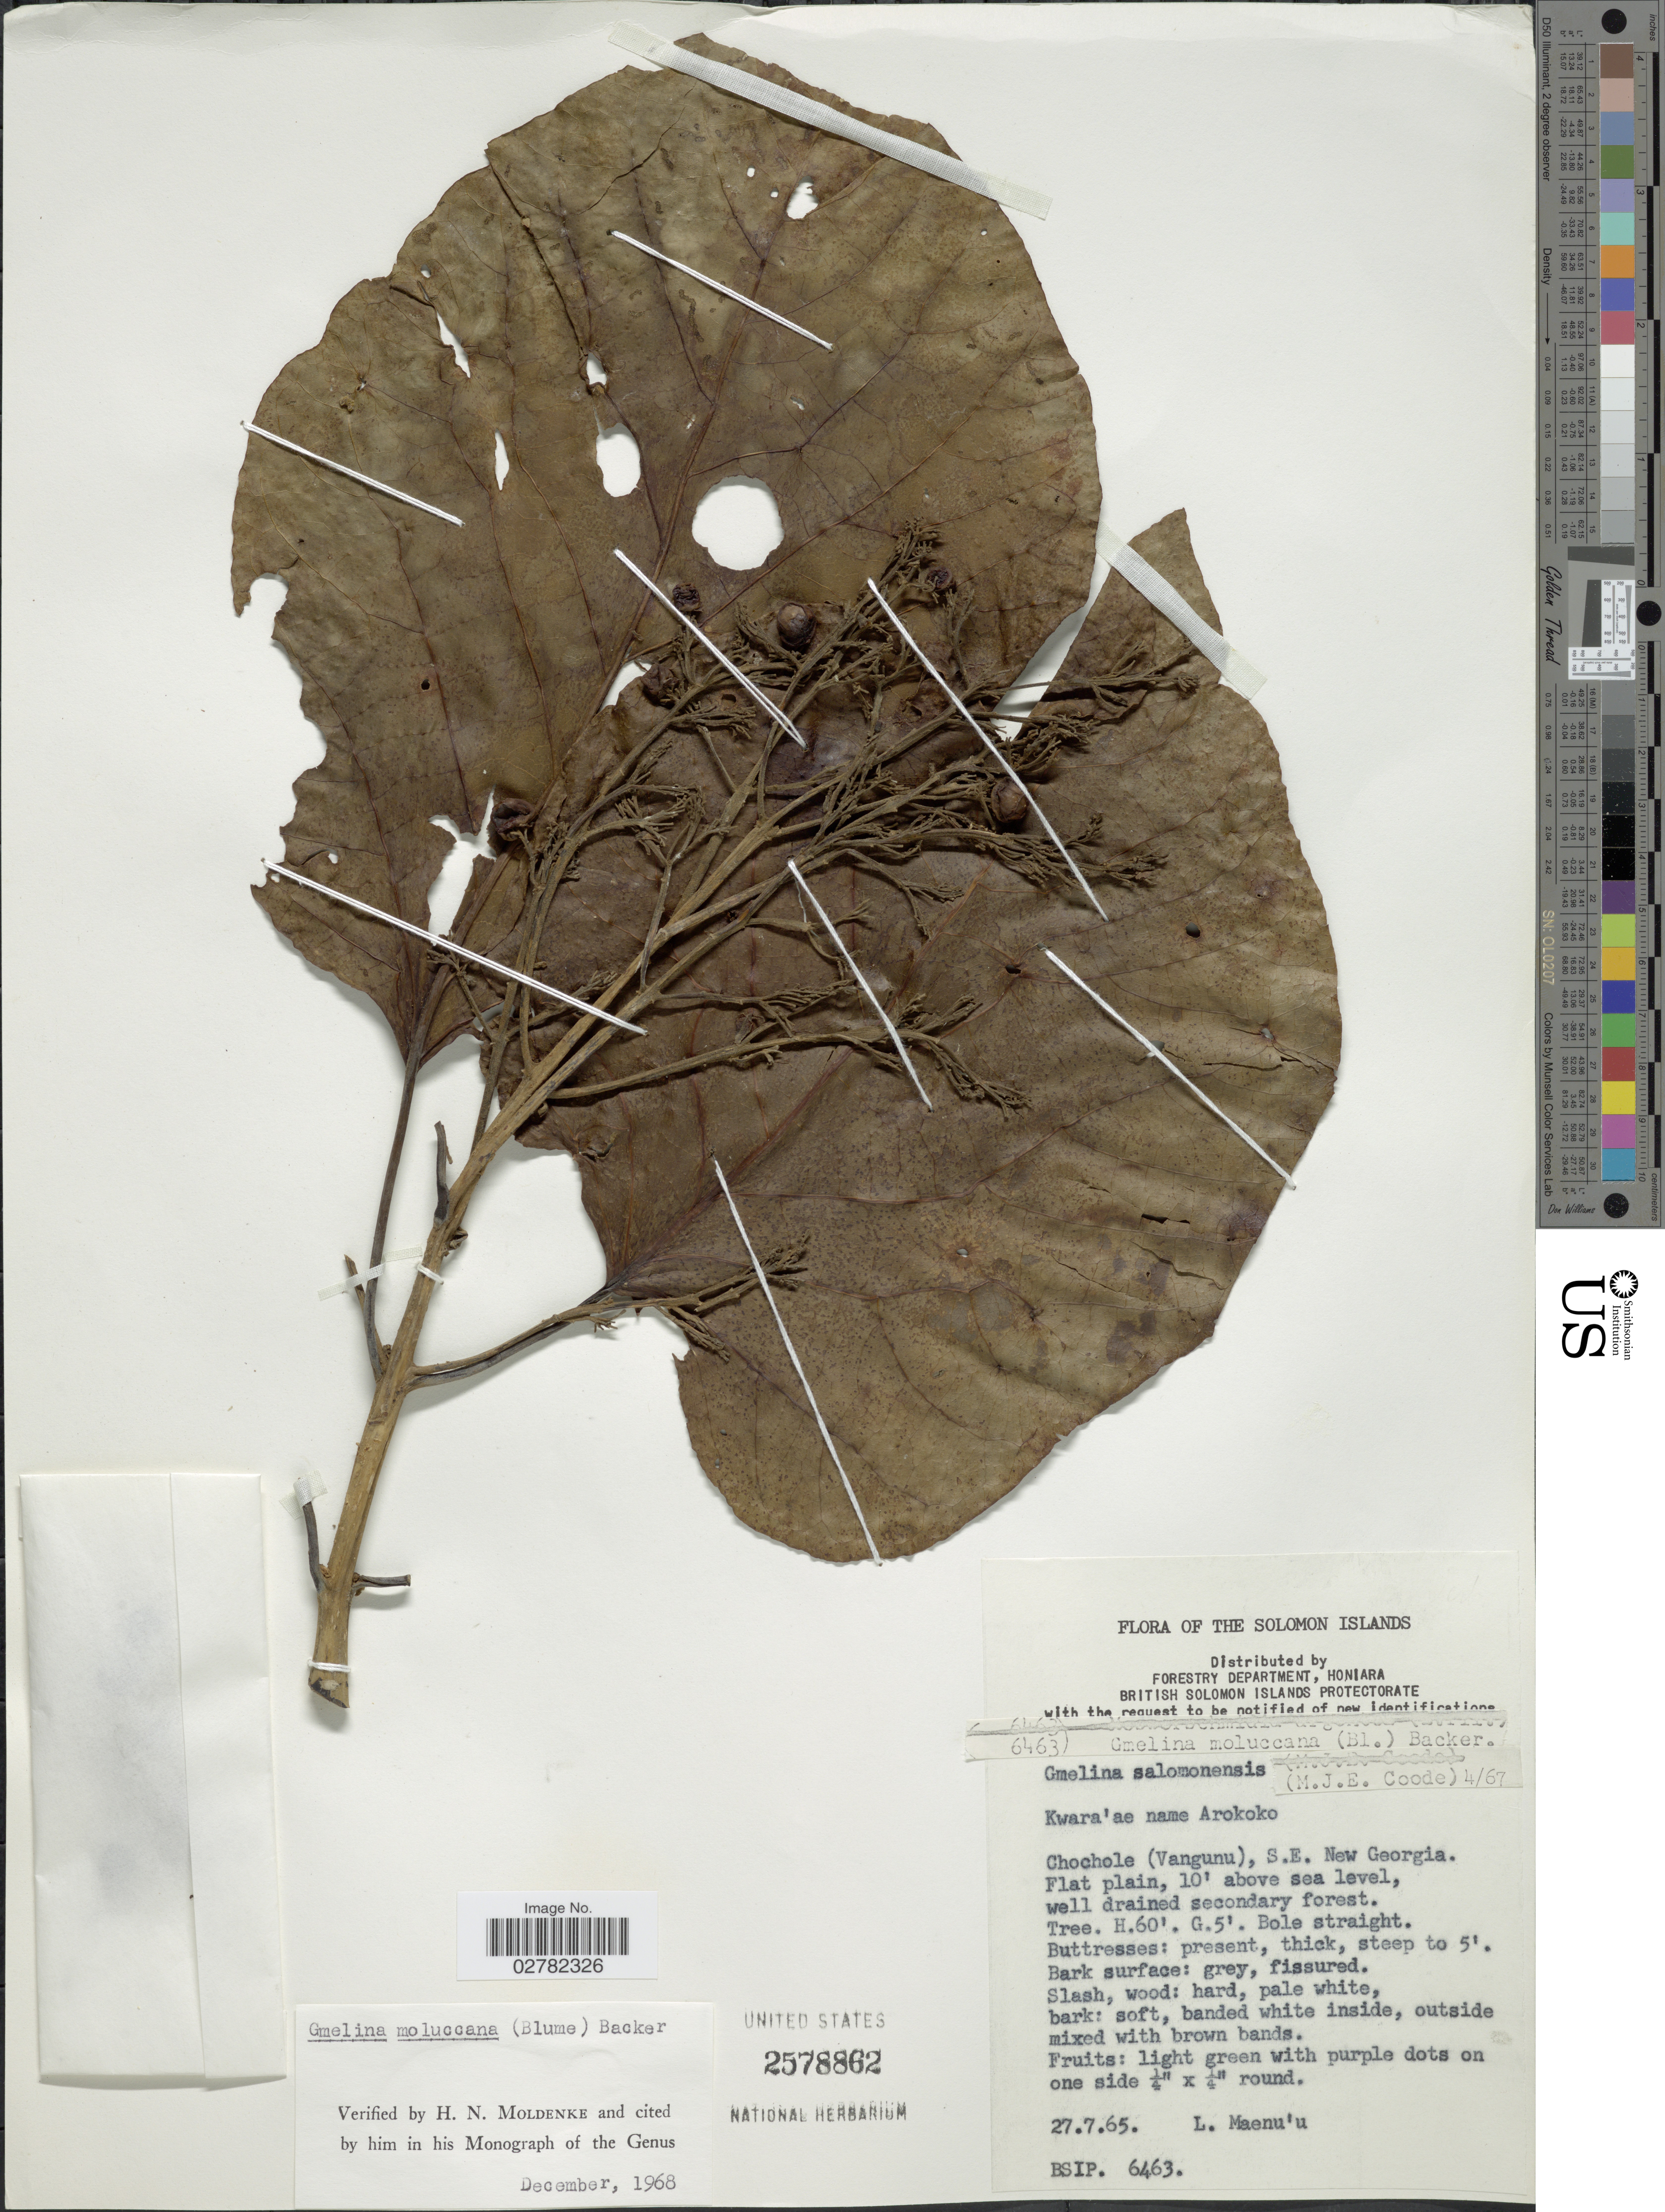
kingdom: Plantae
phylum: Tracheophyta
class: Magnoliopsida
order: Lamiales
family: Lamiaceae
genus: Gmelina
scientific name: Gmelina moluccana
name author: (Blume) Backer ex K. Heyne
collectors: L. Maenu'u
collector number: BSIP6463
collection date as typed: Transcribed d/m/y: 27/7/65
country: Solomon Islands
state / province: Solomon Islands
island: New Georgia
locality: Chocole (Vangunu), S.E. New Georgia.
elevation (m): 3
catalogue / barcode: US 2578862